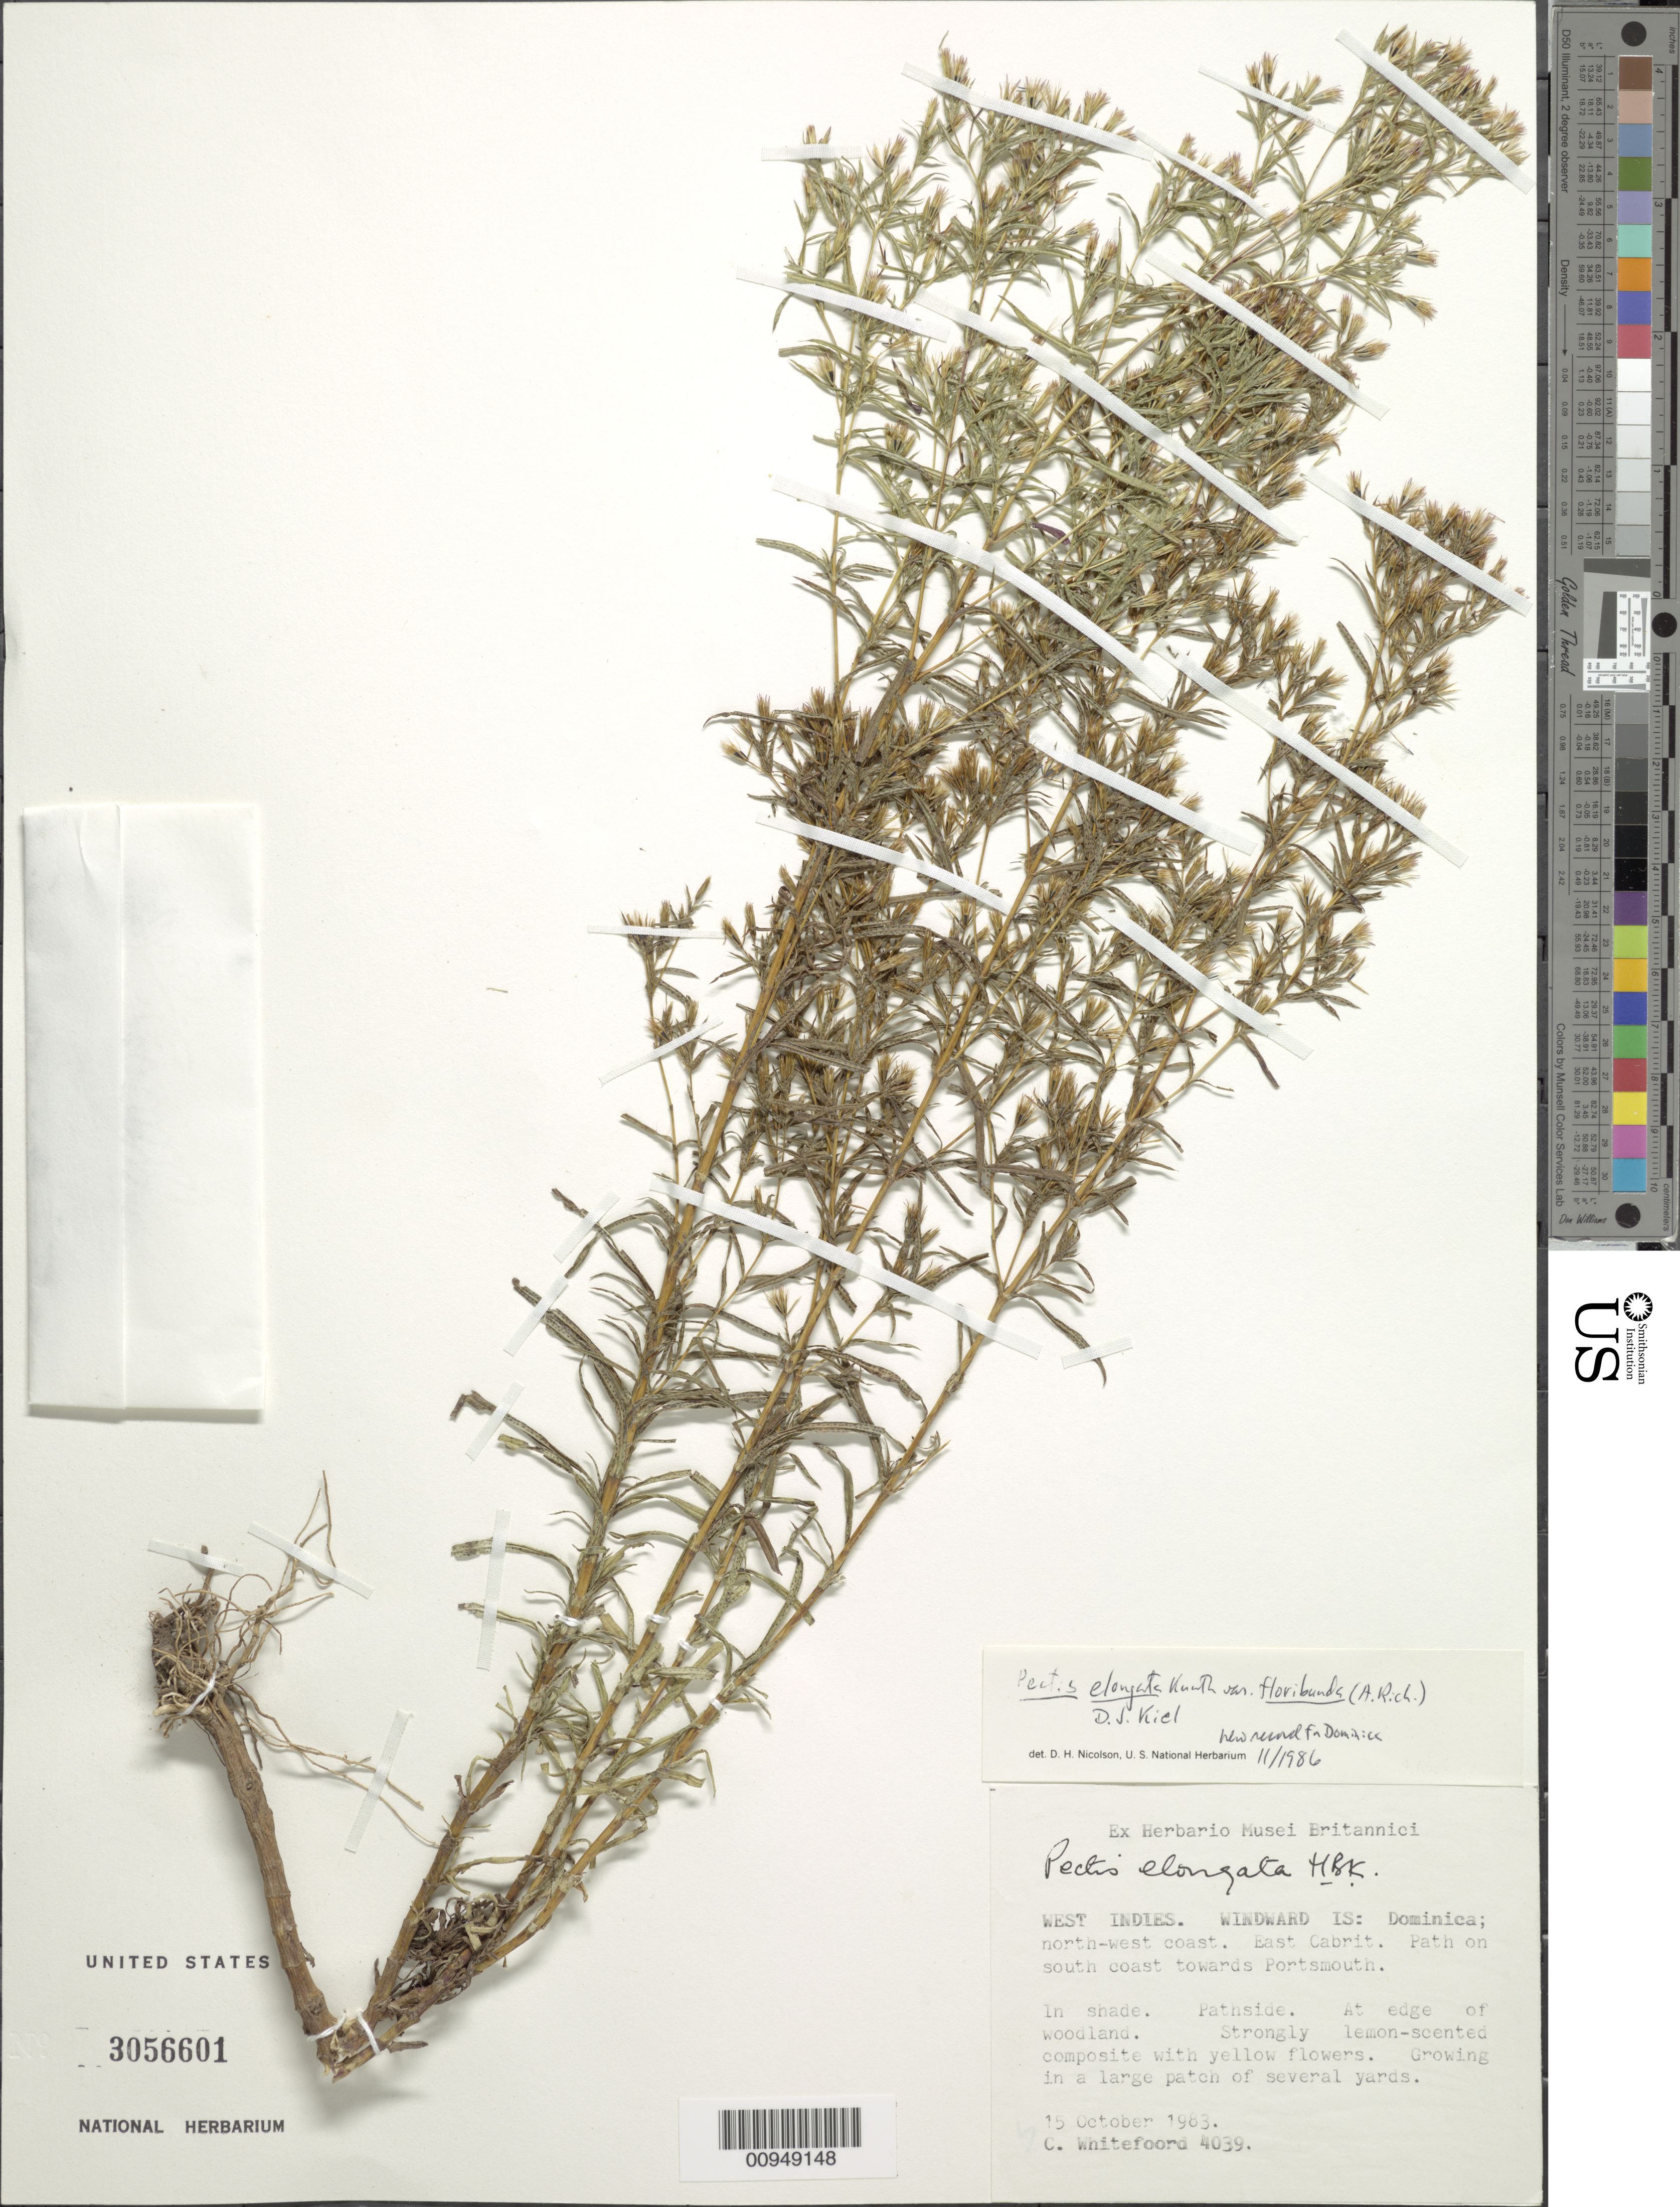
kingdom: Plantae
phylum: Tracheophyta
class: Magnoliopsida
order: Asterales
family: Asteraceae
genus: Pectis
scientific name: Pectis elongata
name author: Kunth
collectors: C. Whitefoord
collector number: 4039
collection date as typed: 15 Oct 1983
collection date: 1983-10-15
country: Dominica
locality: NW coast, East Cabrit, path on south coast towards Portsmouth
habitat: In shade, pathside, at edge of woodland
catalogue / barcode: US 3056601